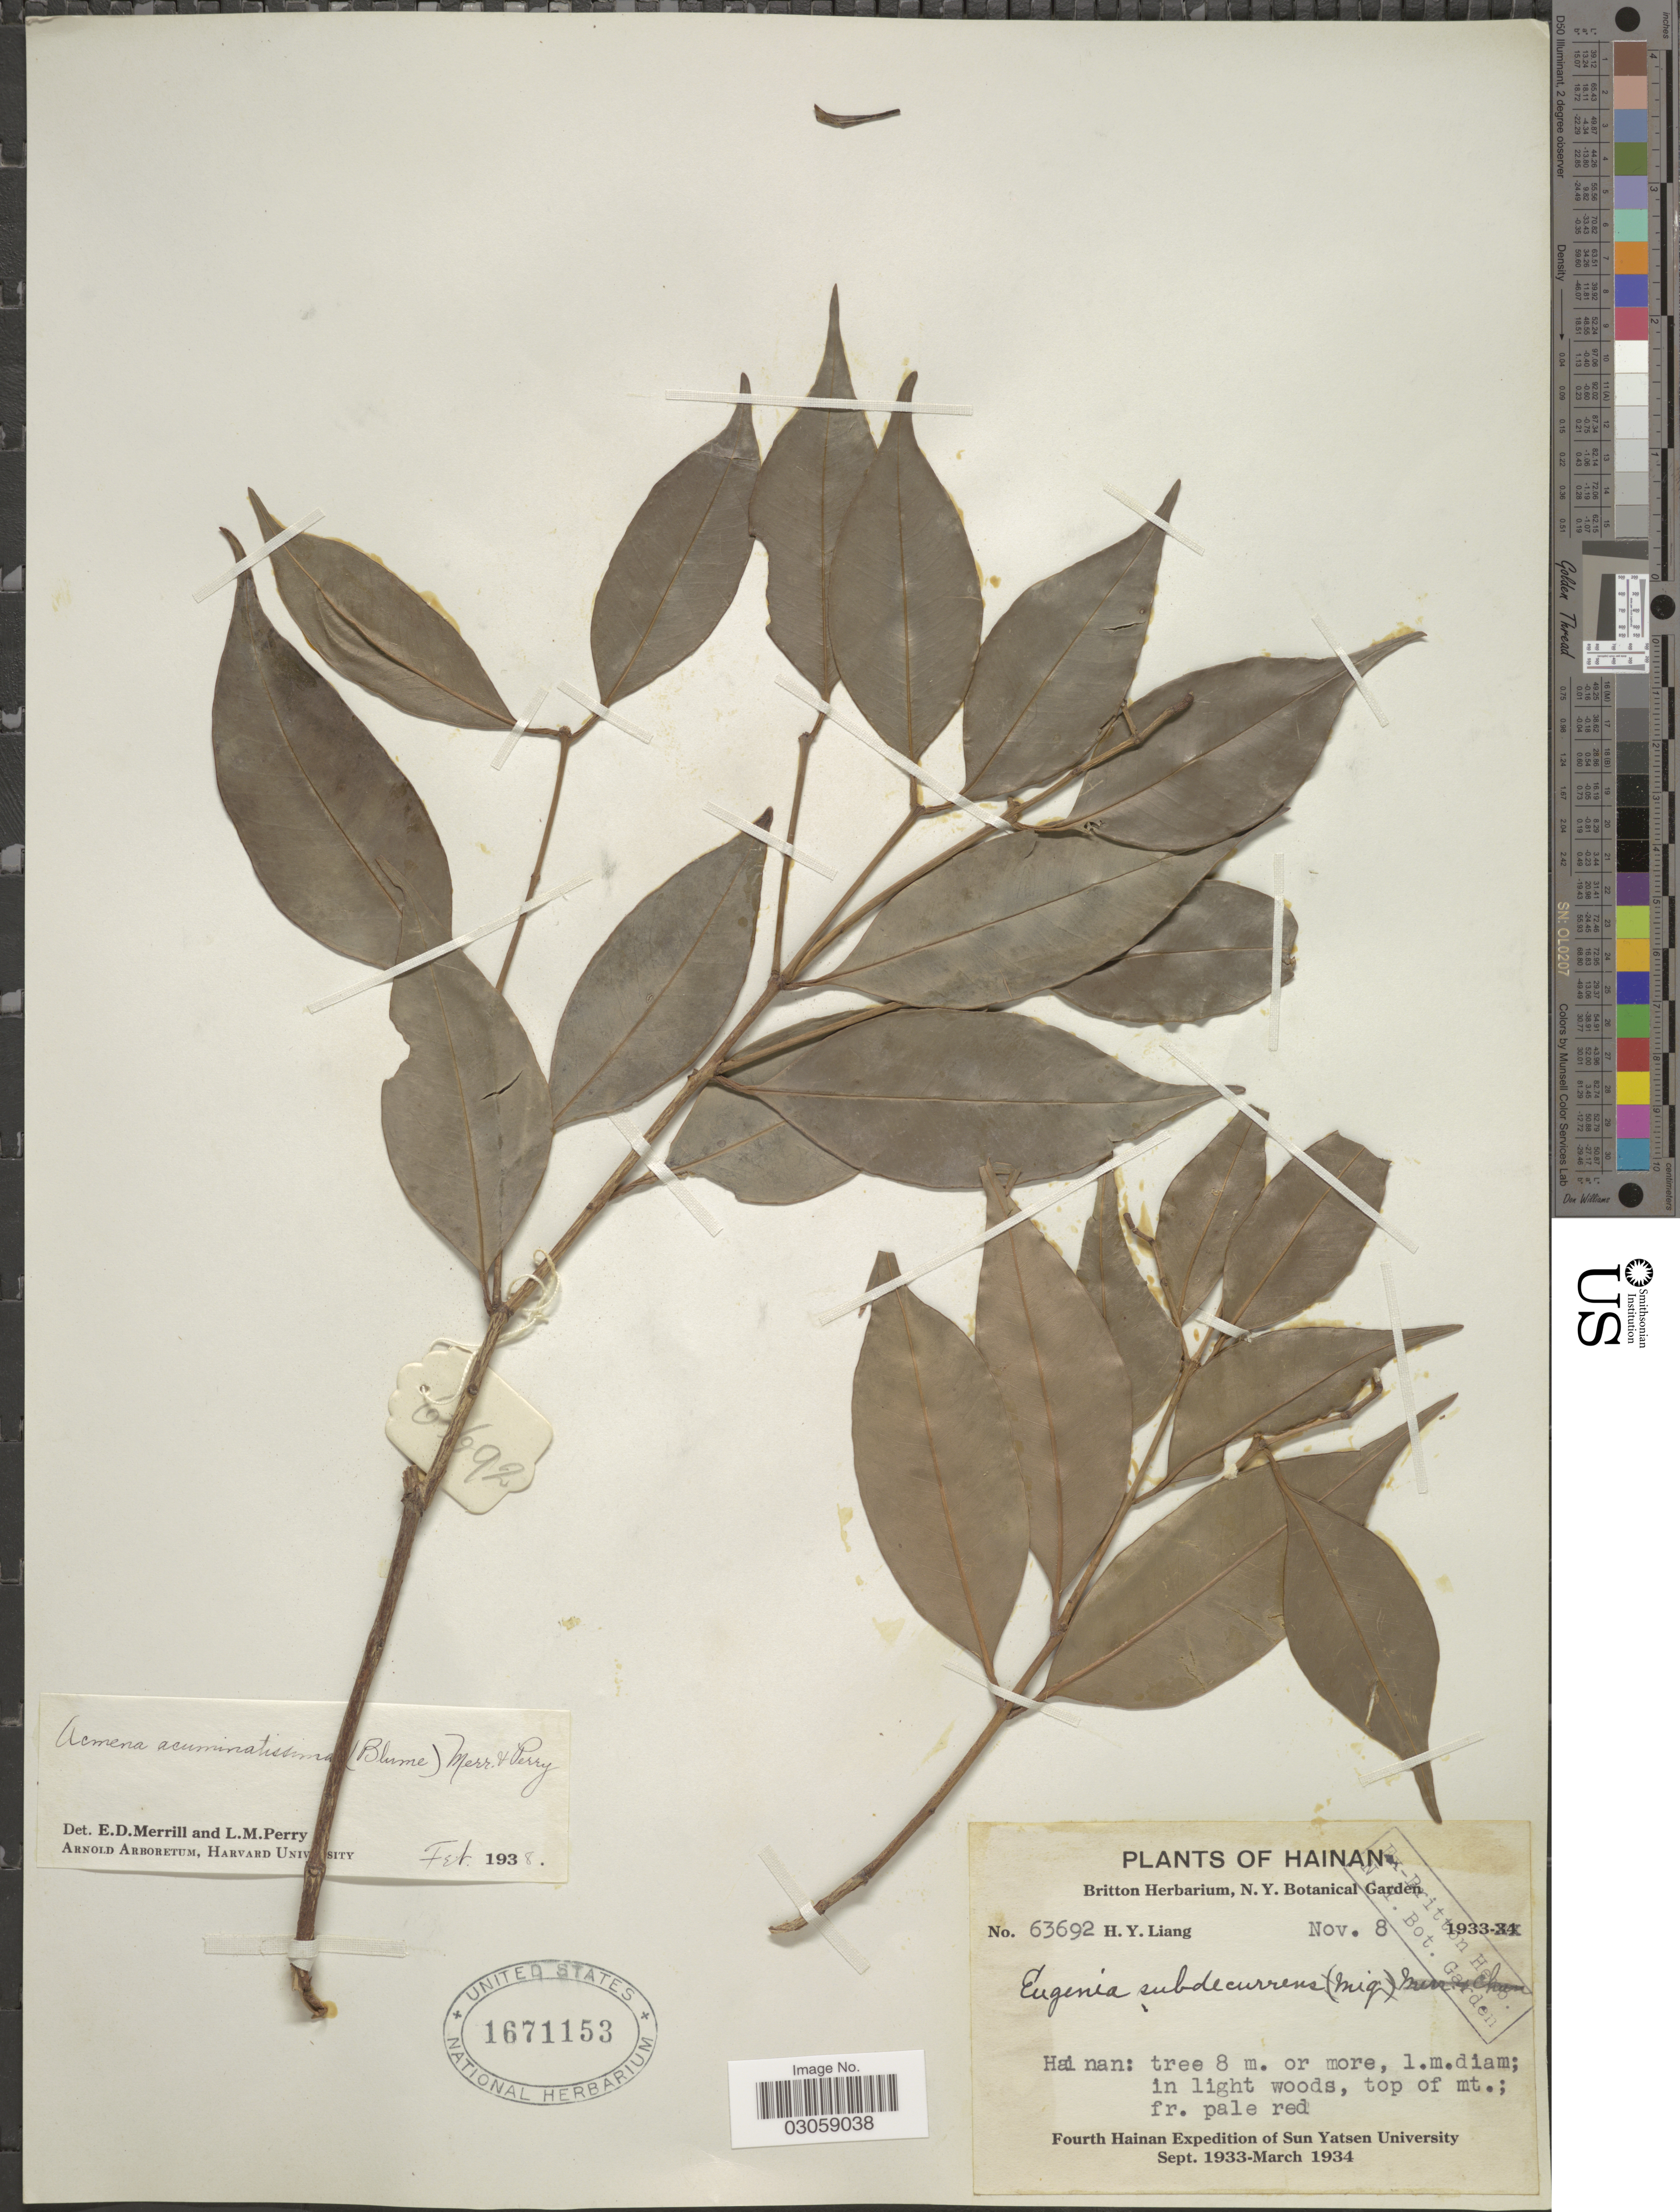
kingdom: Plantae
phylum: Tracheophyta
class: Magnoliopsida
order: Myrtales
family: Myrtaceae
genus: Syzygium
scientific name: Syzygium acuminatissimum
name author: (Blume) DC.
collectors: H. Y. Liang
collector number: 63692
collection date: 1933-11-08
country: China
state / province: Hainan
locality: Hai nan.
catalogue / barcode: US 1671153